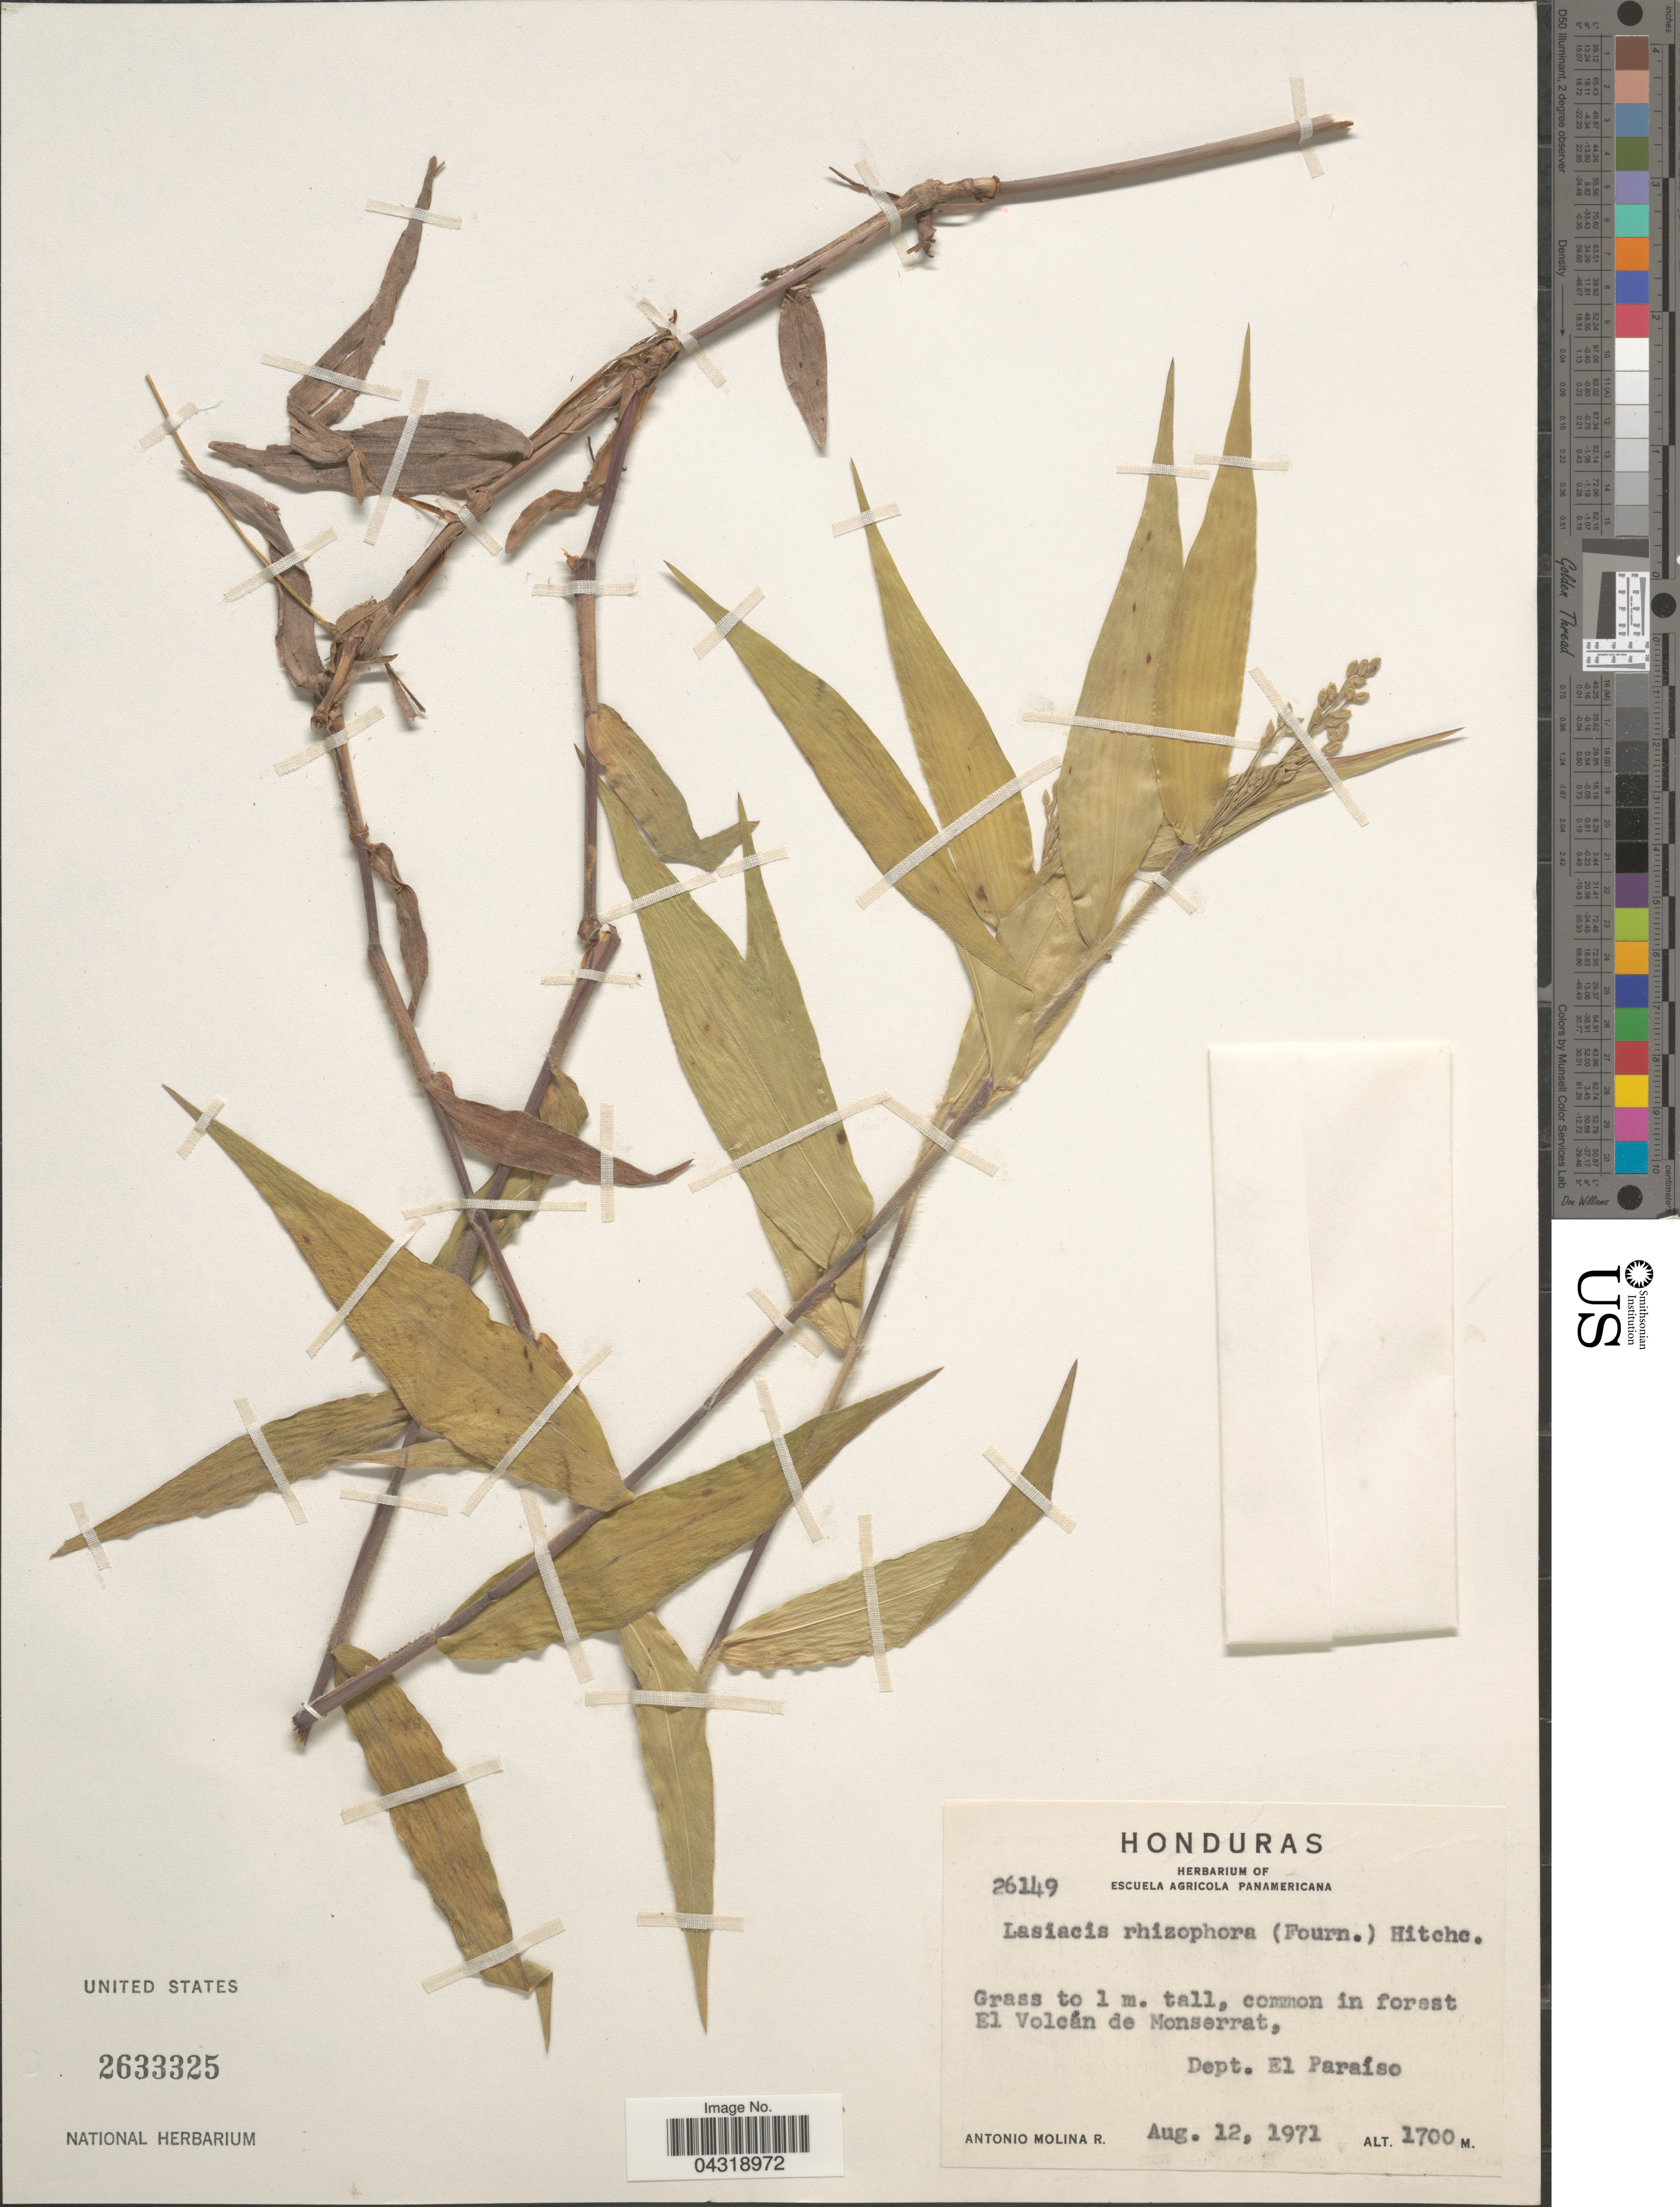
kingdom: Plantae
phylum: Tracheophyta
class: Liliopsida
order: Poales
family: Poaceae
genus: Lasiacis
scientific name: Lasiacis rhizophora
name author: (E. Fourn.) Hitchc.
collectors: A. Molina R.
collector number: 26149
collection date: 1971-08-12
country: Honduras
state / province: El Paraiso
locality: El Volcán de Monserrat, Dept. El Paraíso.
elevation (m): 1700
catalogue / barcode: US 2633325